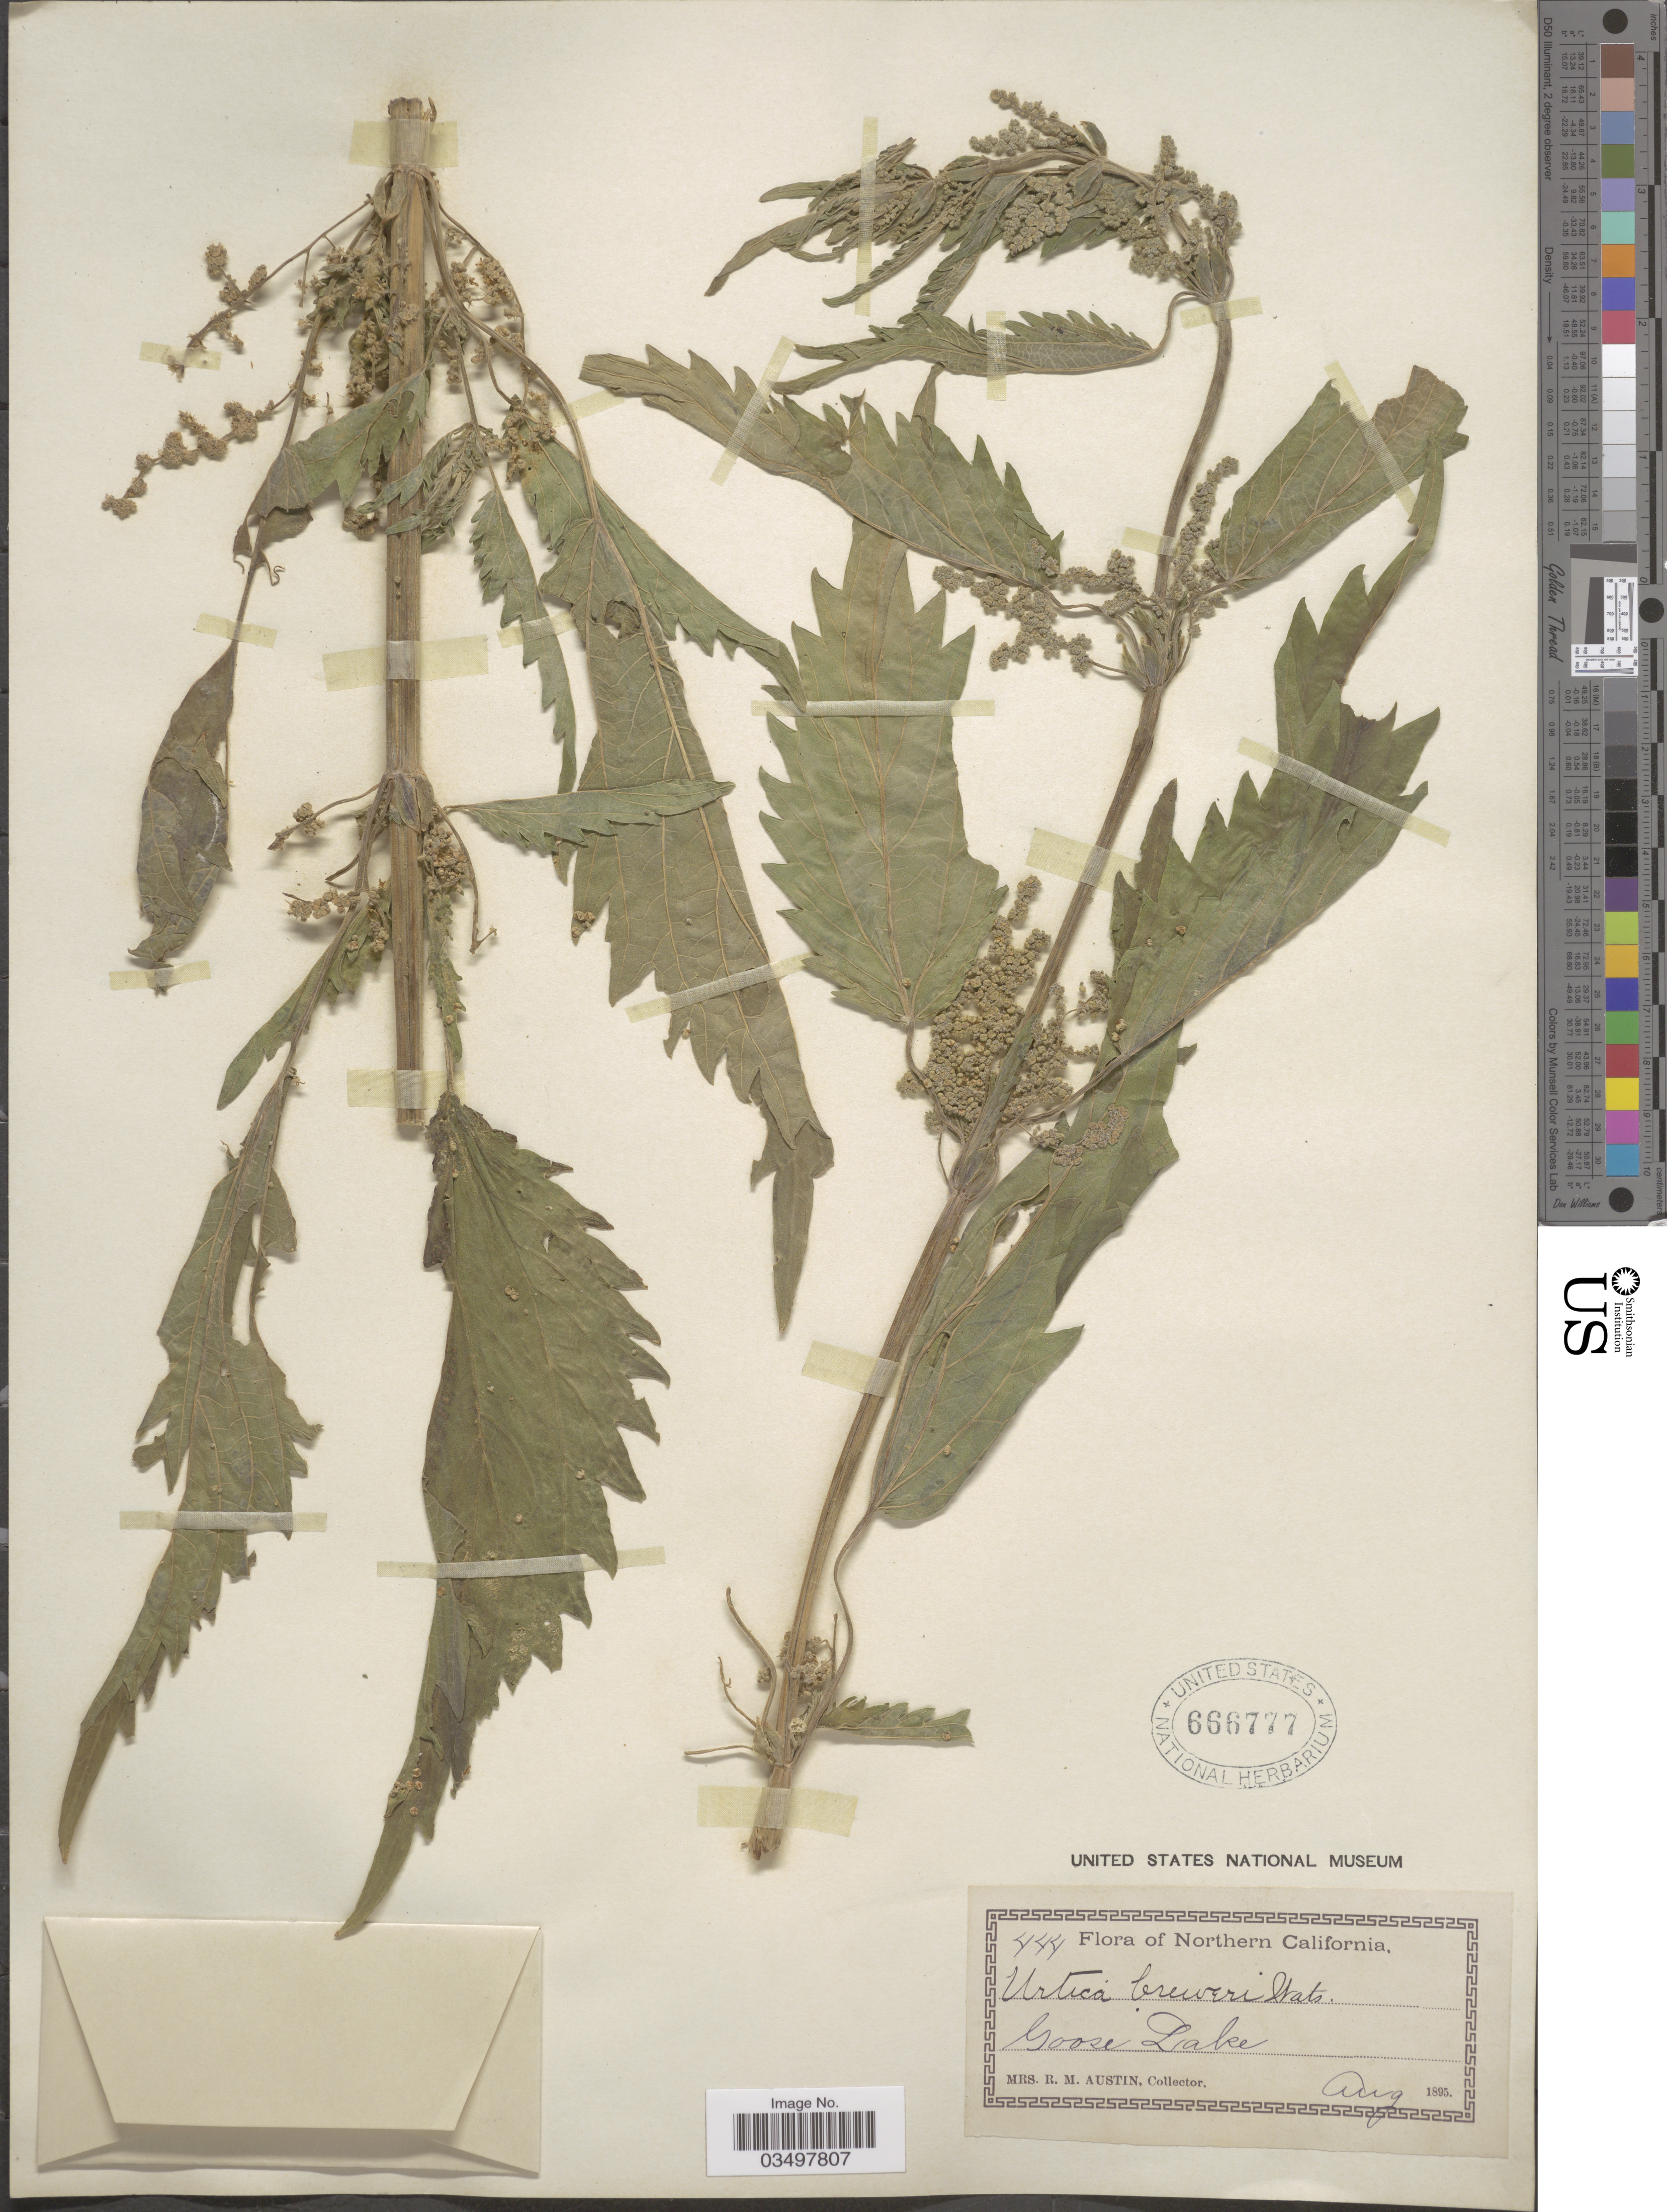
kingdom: Plantae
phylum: Tracheophyta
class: Magnoliopsida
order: Rosales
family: Urticaceae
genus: Urtica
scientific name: Urtica dioica subsp. holosericea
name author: (Nutt.) Thorne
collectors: R. Austin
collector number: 444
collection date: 1895-08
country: United States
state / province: California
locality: Northern California. Goose Lake.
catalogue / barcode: US 666777